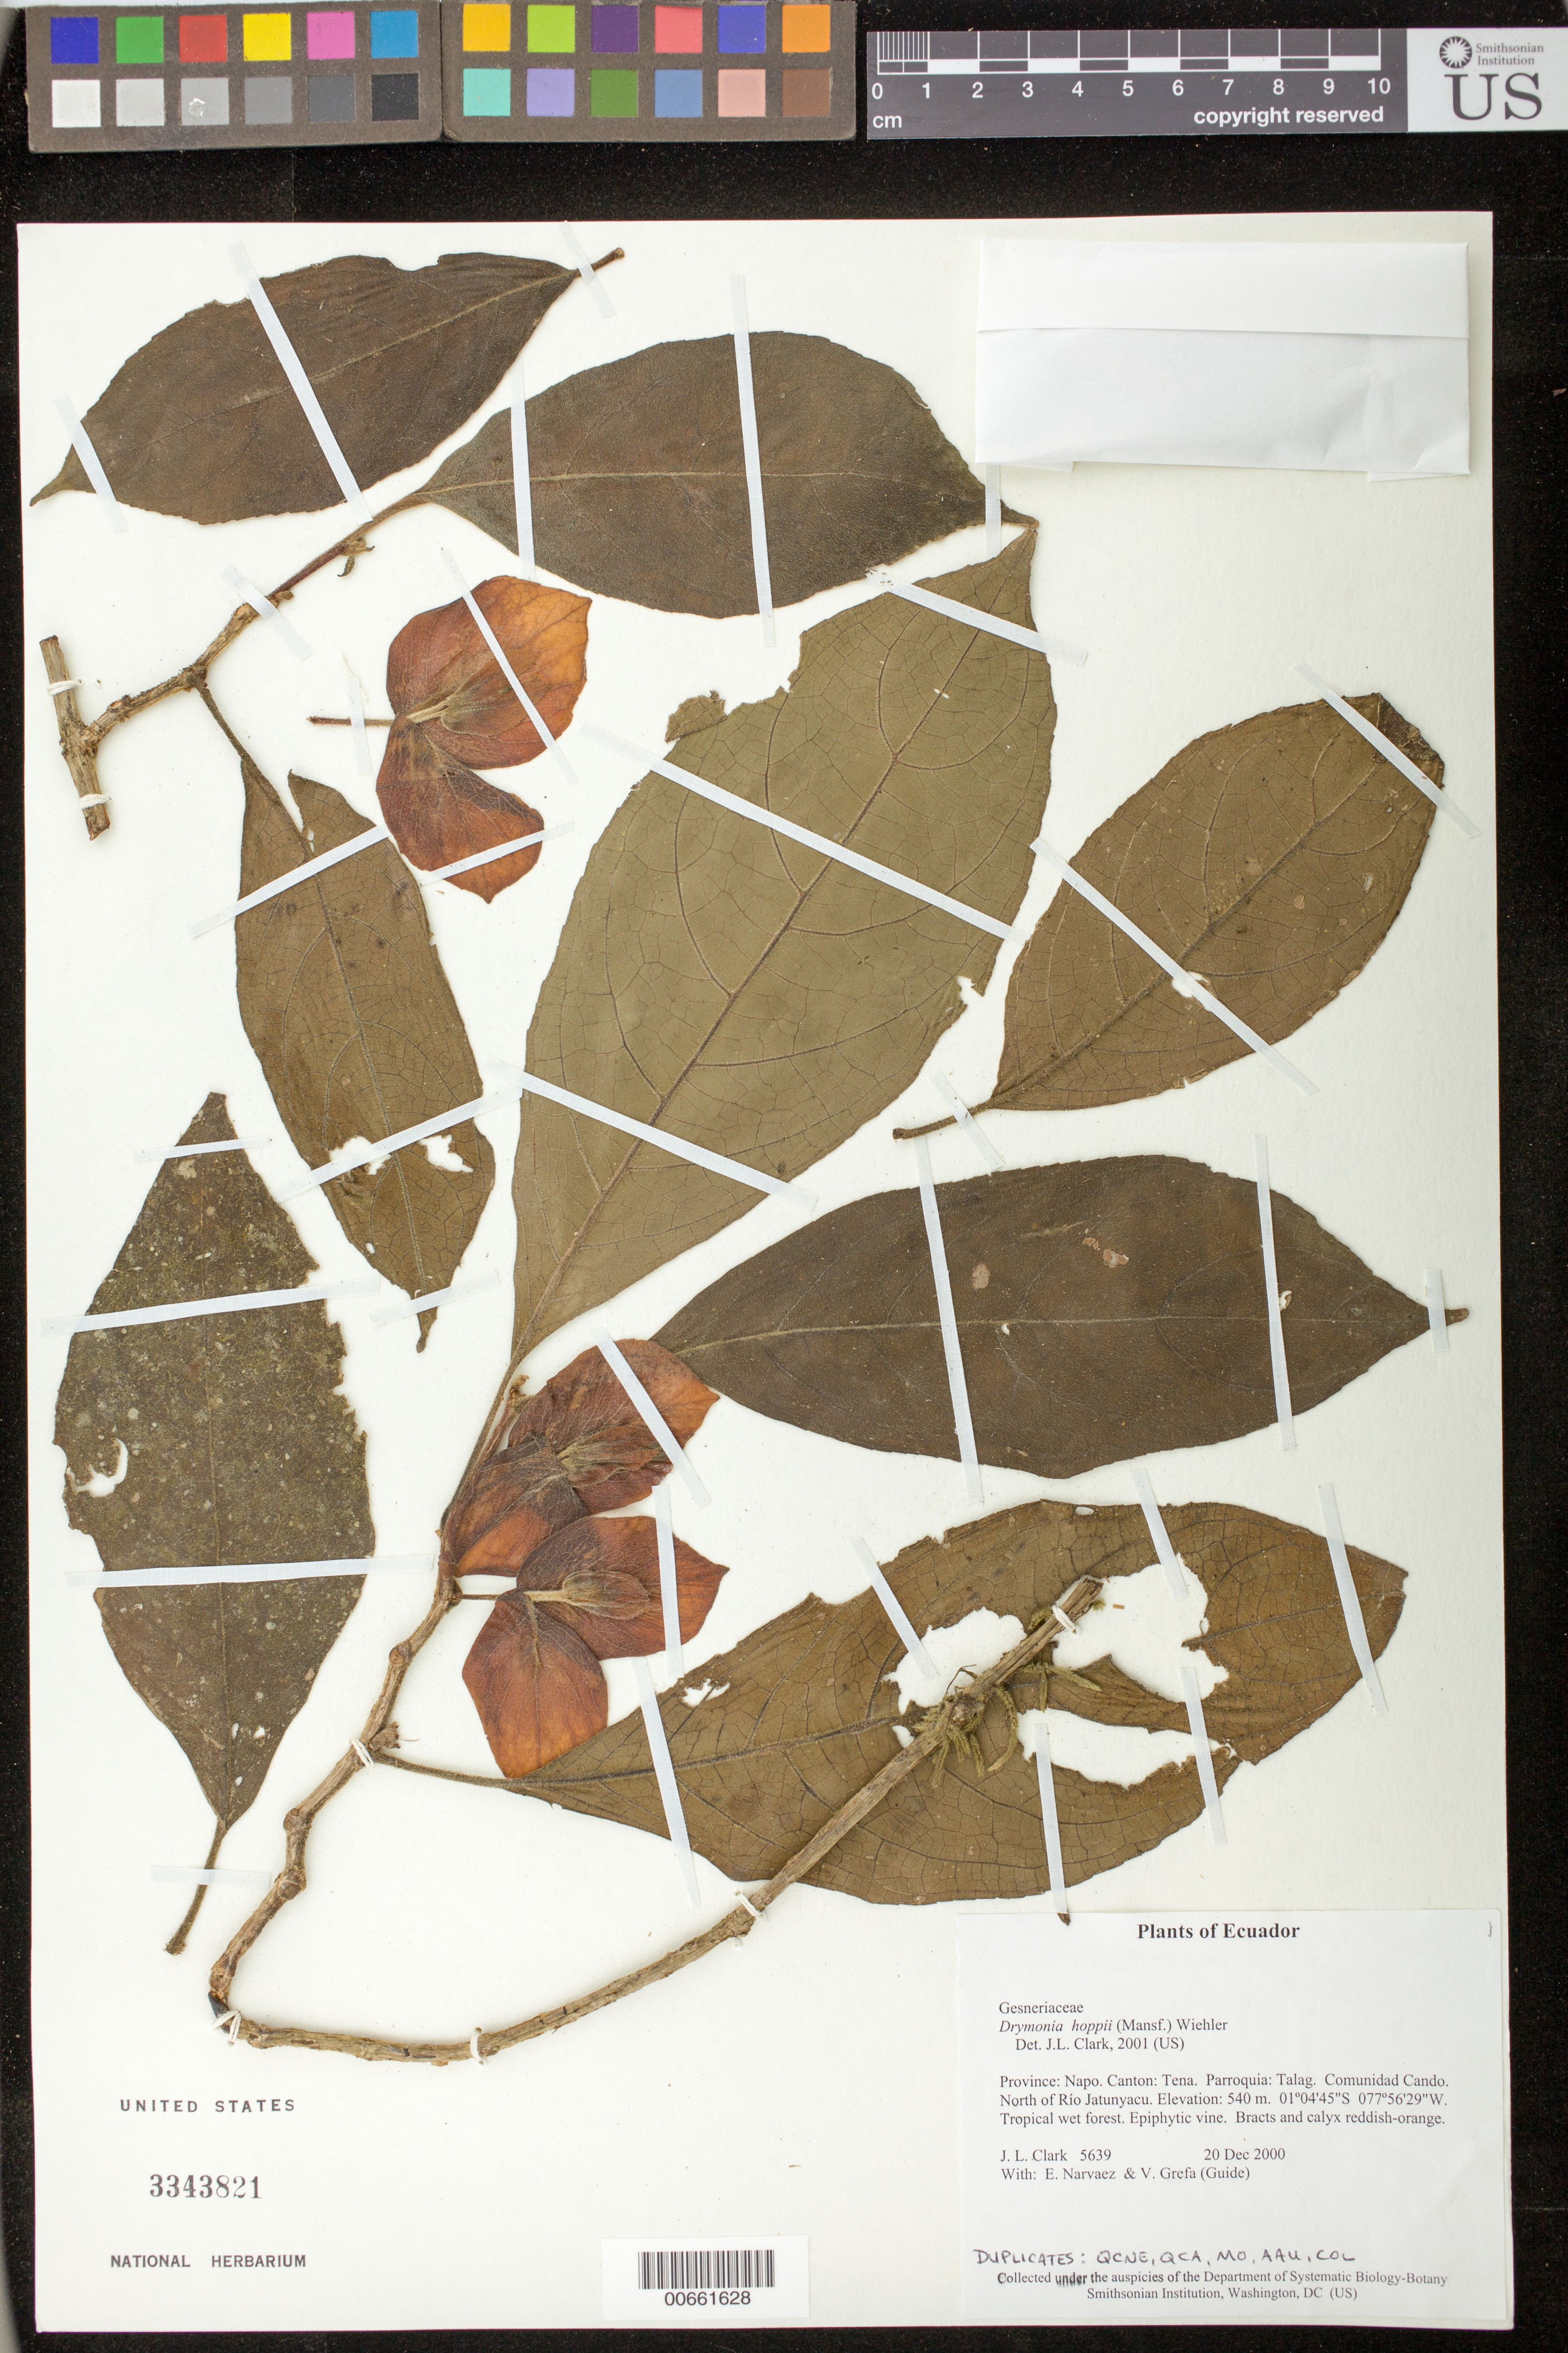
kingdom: Plantae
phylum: Tracheophyta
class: Magnoliopsida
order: Lamiales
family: Gesneriaceae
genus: Drymonia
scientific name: Drymonia hoppii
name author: (Mansf.) Wiehler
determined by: Clark, J. L., (SEL), The Marie Selby Botanical Garden (UNITED STATES)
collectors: J. L. Clark, E. Narváez & V. Grefa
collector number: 5639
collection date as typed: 20 Dec 2000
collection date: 2000-12-20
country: Ecuador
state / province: Napo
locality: Cantón: Tena. Parroquia: Talag. Comunidad Cando. North of Río Jatunyacu.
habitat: Tropical wet forest.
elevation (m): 540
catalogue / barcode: US 3343821